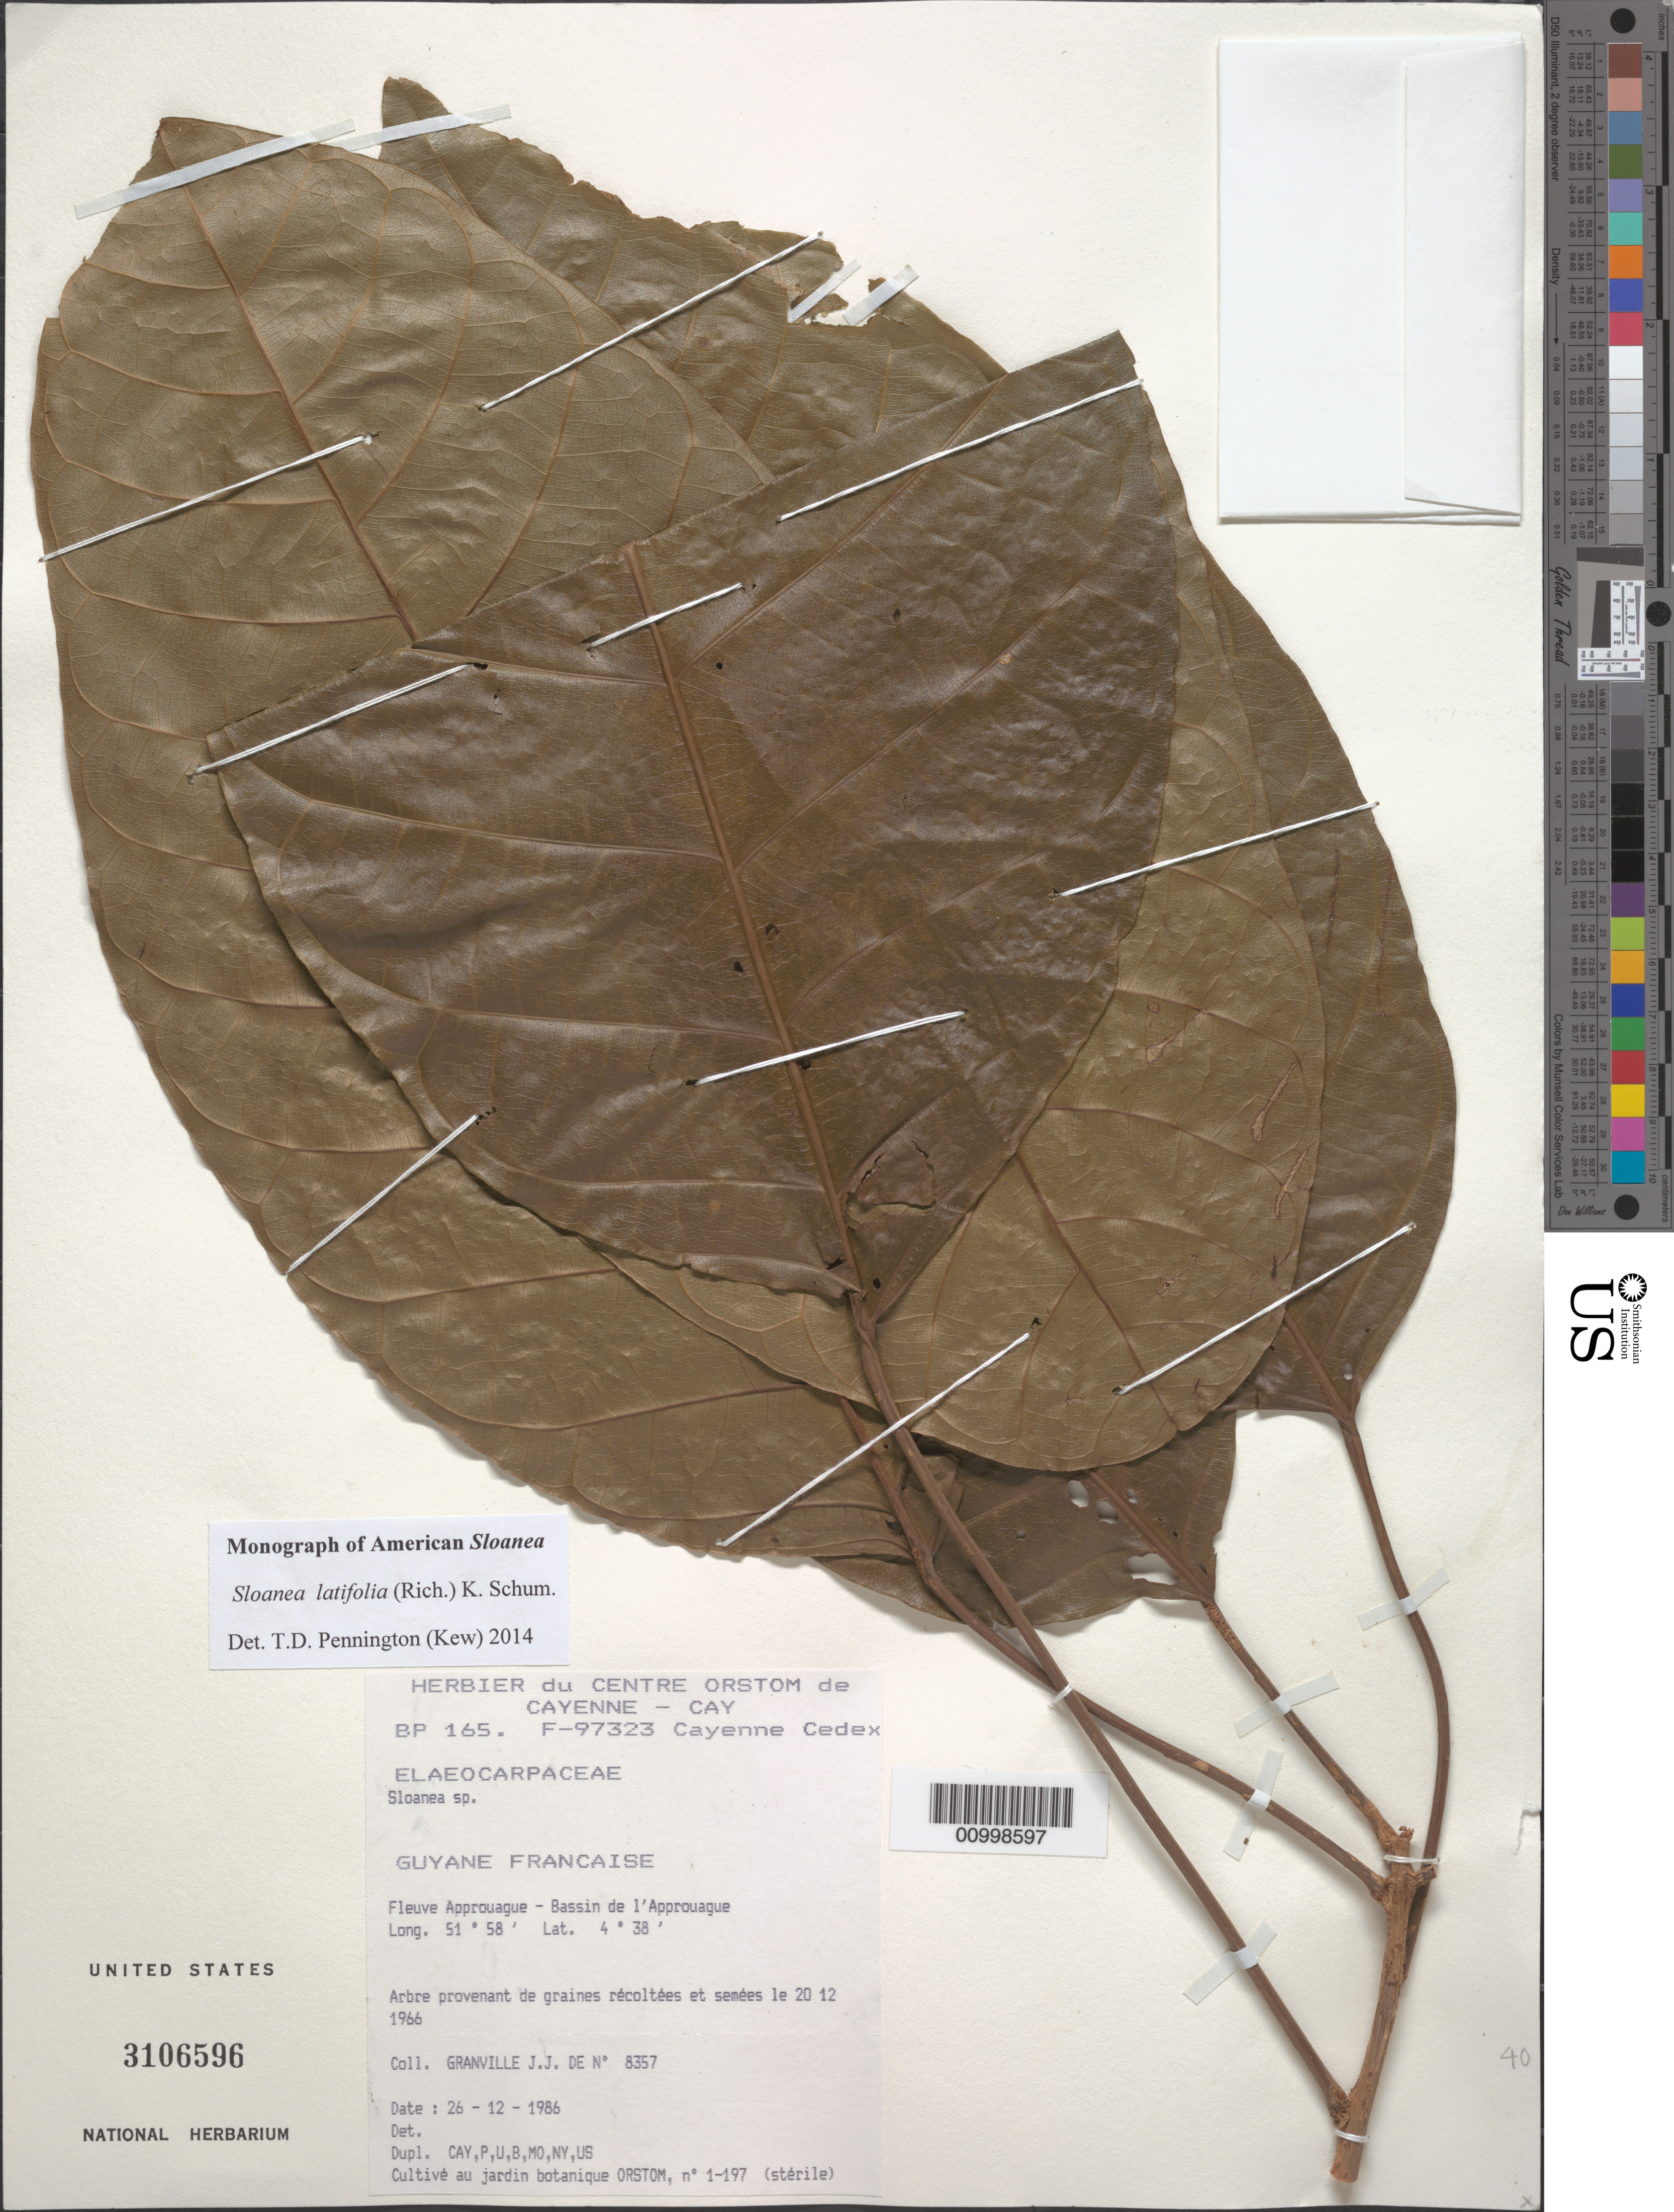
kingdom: Plantae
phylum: Tracheophyta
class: Magnoliopsida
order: Oxalidales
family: Elaeocarpaceae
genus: Sloanea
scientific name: Sloanea latifolia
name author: (Rich.) K. Schum.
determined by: Pennington, T. D., (K)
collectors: J.-J. de Granville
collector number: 8357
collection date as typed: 26-Dec-86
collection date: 1986-12-26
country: French Guiana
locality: Fleuve Approuague - Bassin de L'Approuague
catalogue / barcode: US 3106596